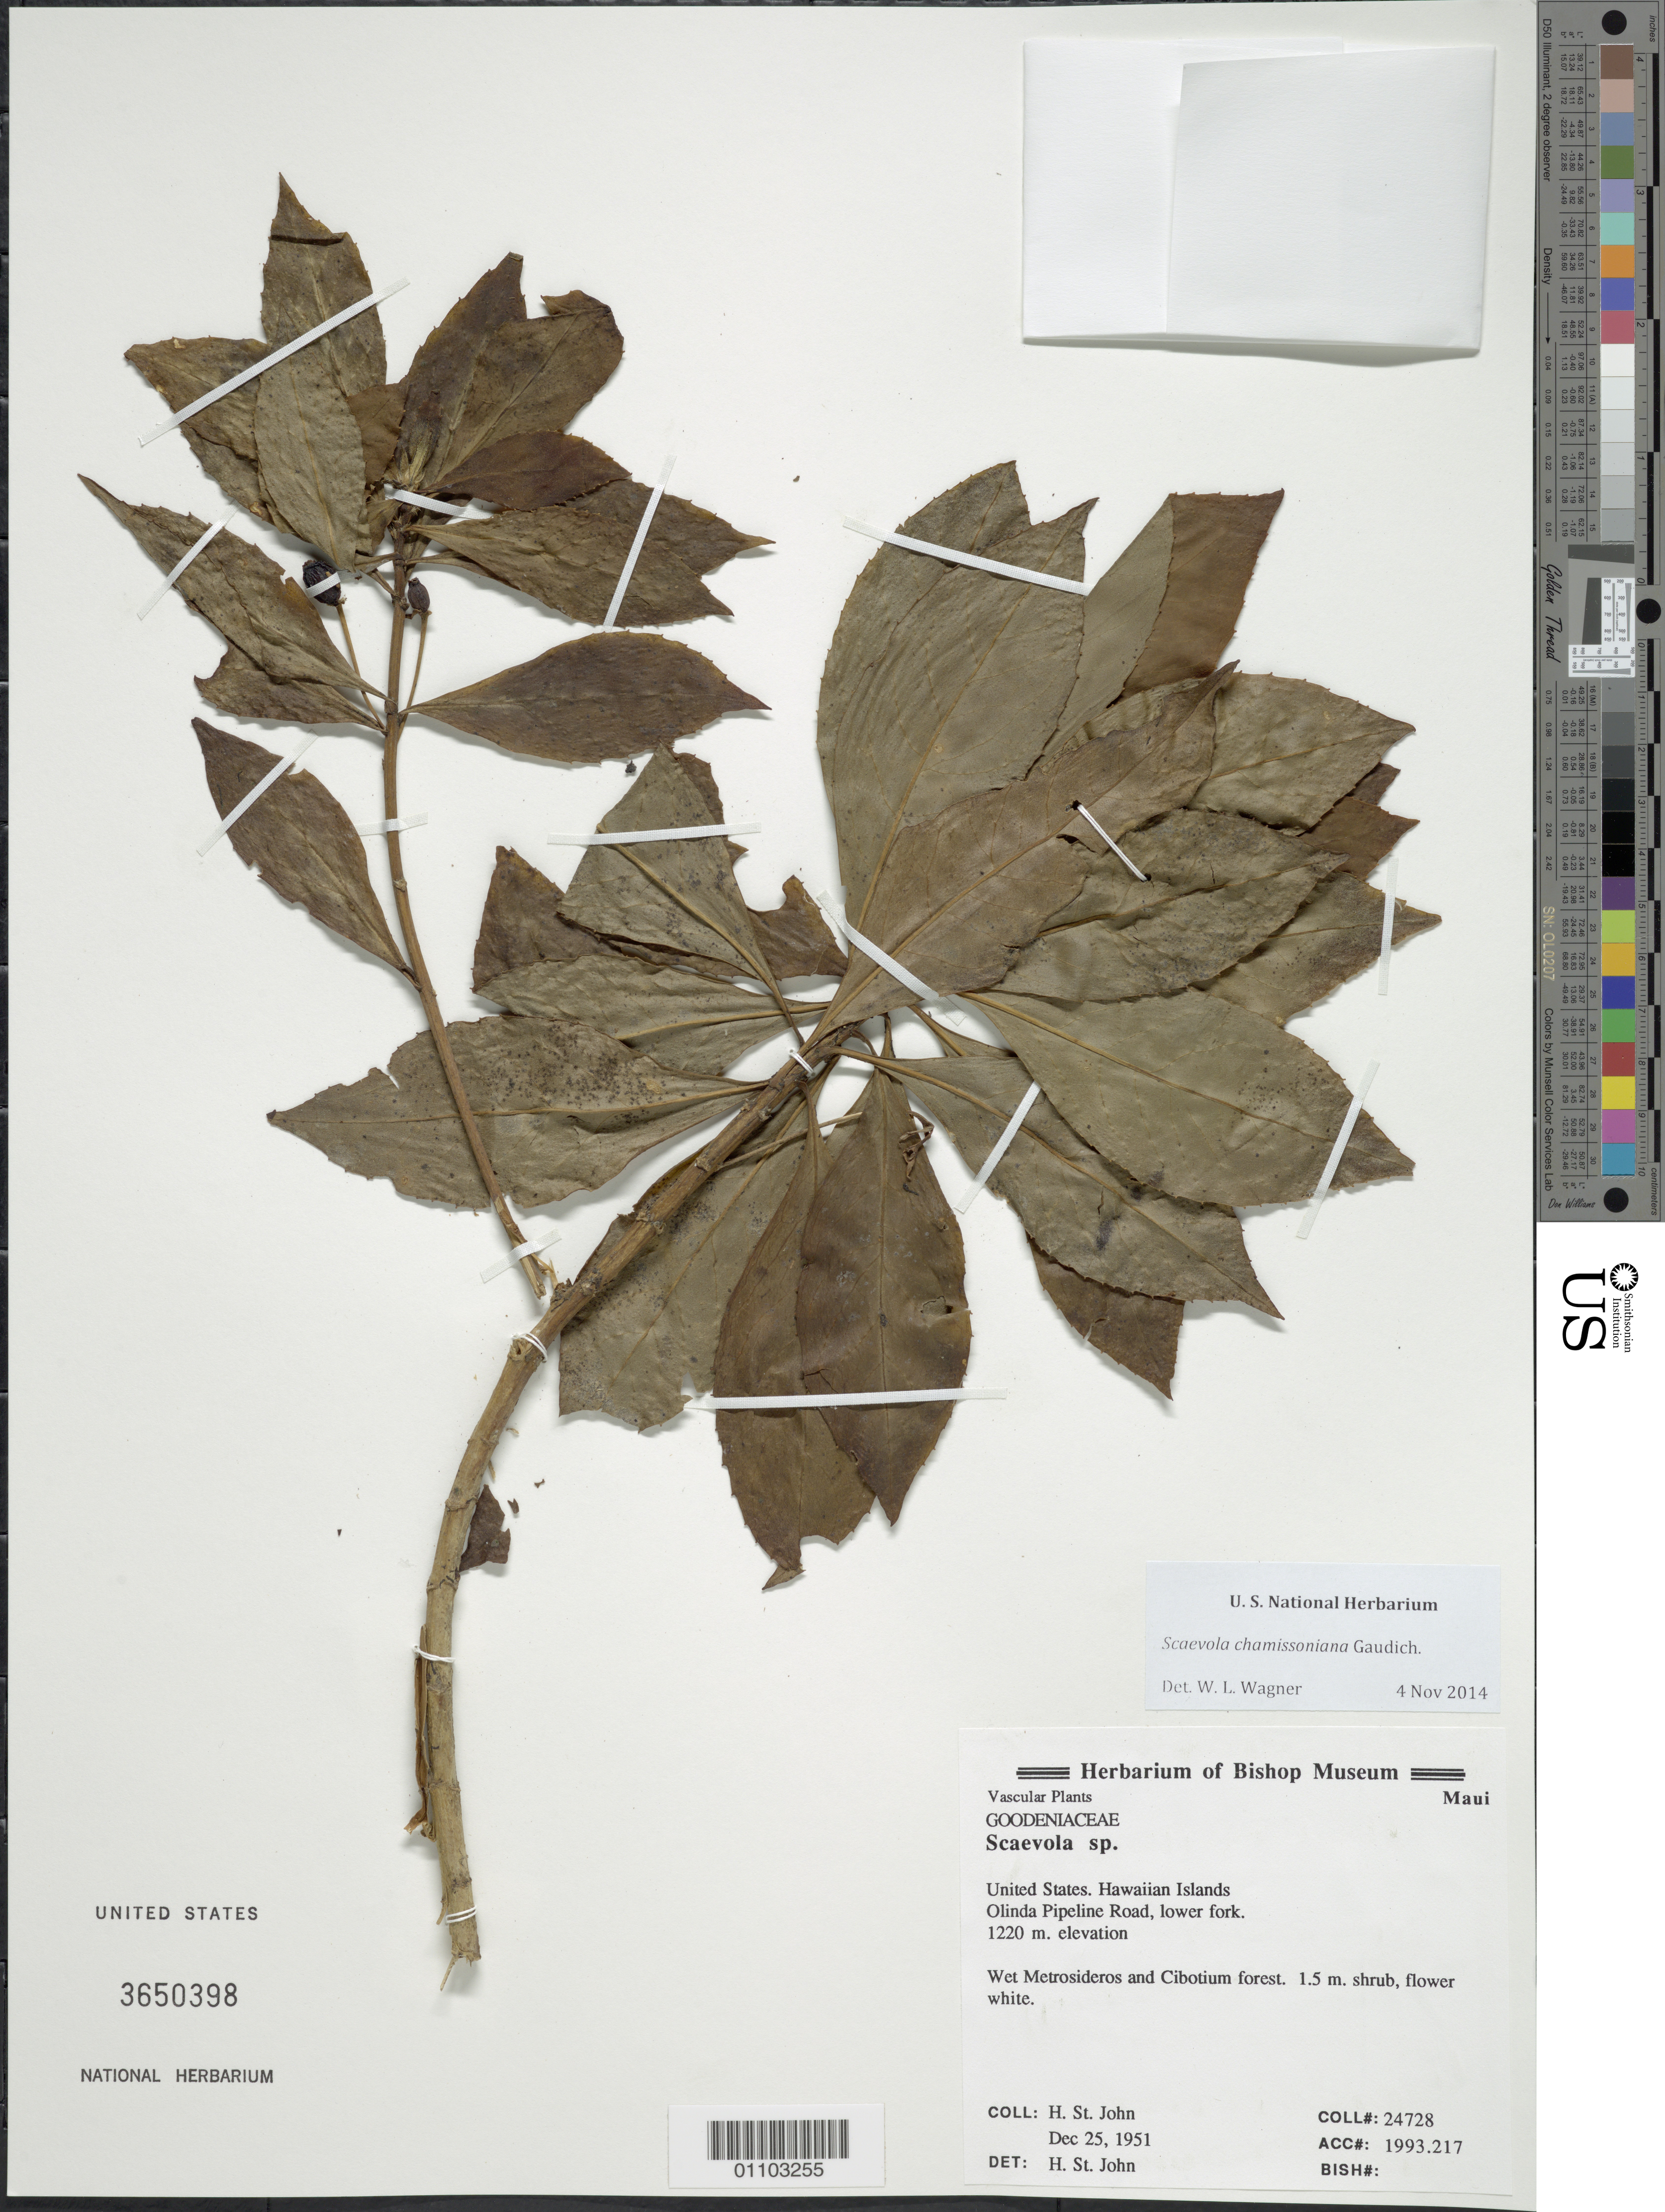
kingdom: Plantae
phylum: Tracheophyta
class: Magnoliopsida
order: Asterales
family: Goodeniaceae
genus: Scaevola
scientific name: Scaevola chamissoniana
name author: Gaudich.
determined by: Wagner, W. L., (BOT), Smithsonian Institution - National Museum of Natural History (UNITED STATES)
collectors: H. St. John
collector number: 24728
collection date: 1951-12-25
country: United States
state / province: Hawaii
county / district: Maui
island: Maui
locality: Olinda Pipe Line, lower fork.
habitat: Wet forest, 1.5 m shrub.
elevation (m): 1220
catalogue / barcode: US 3650398